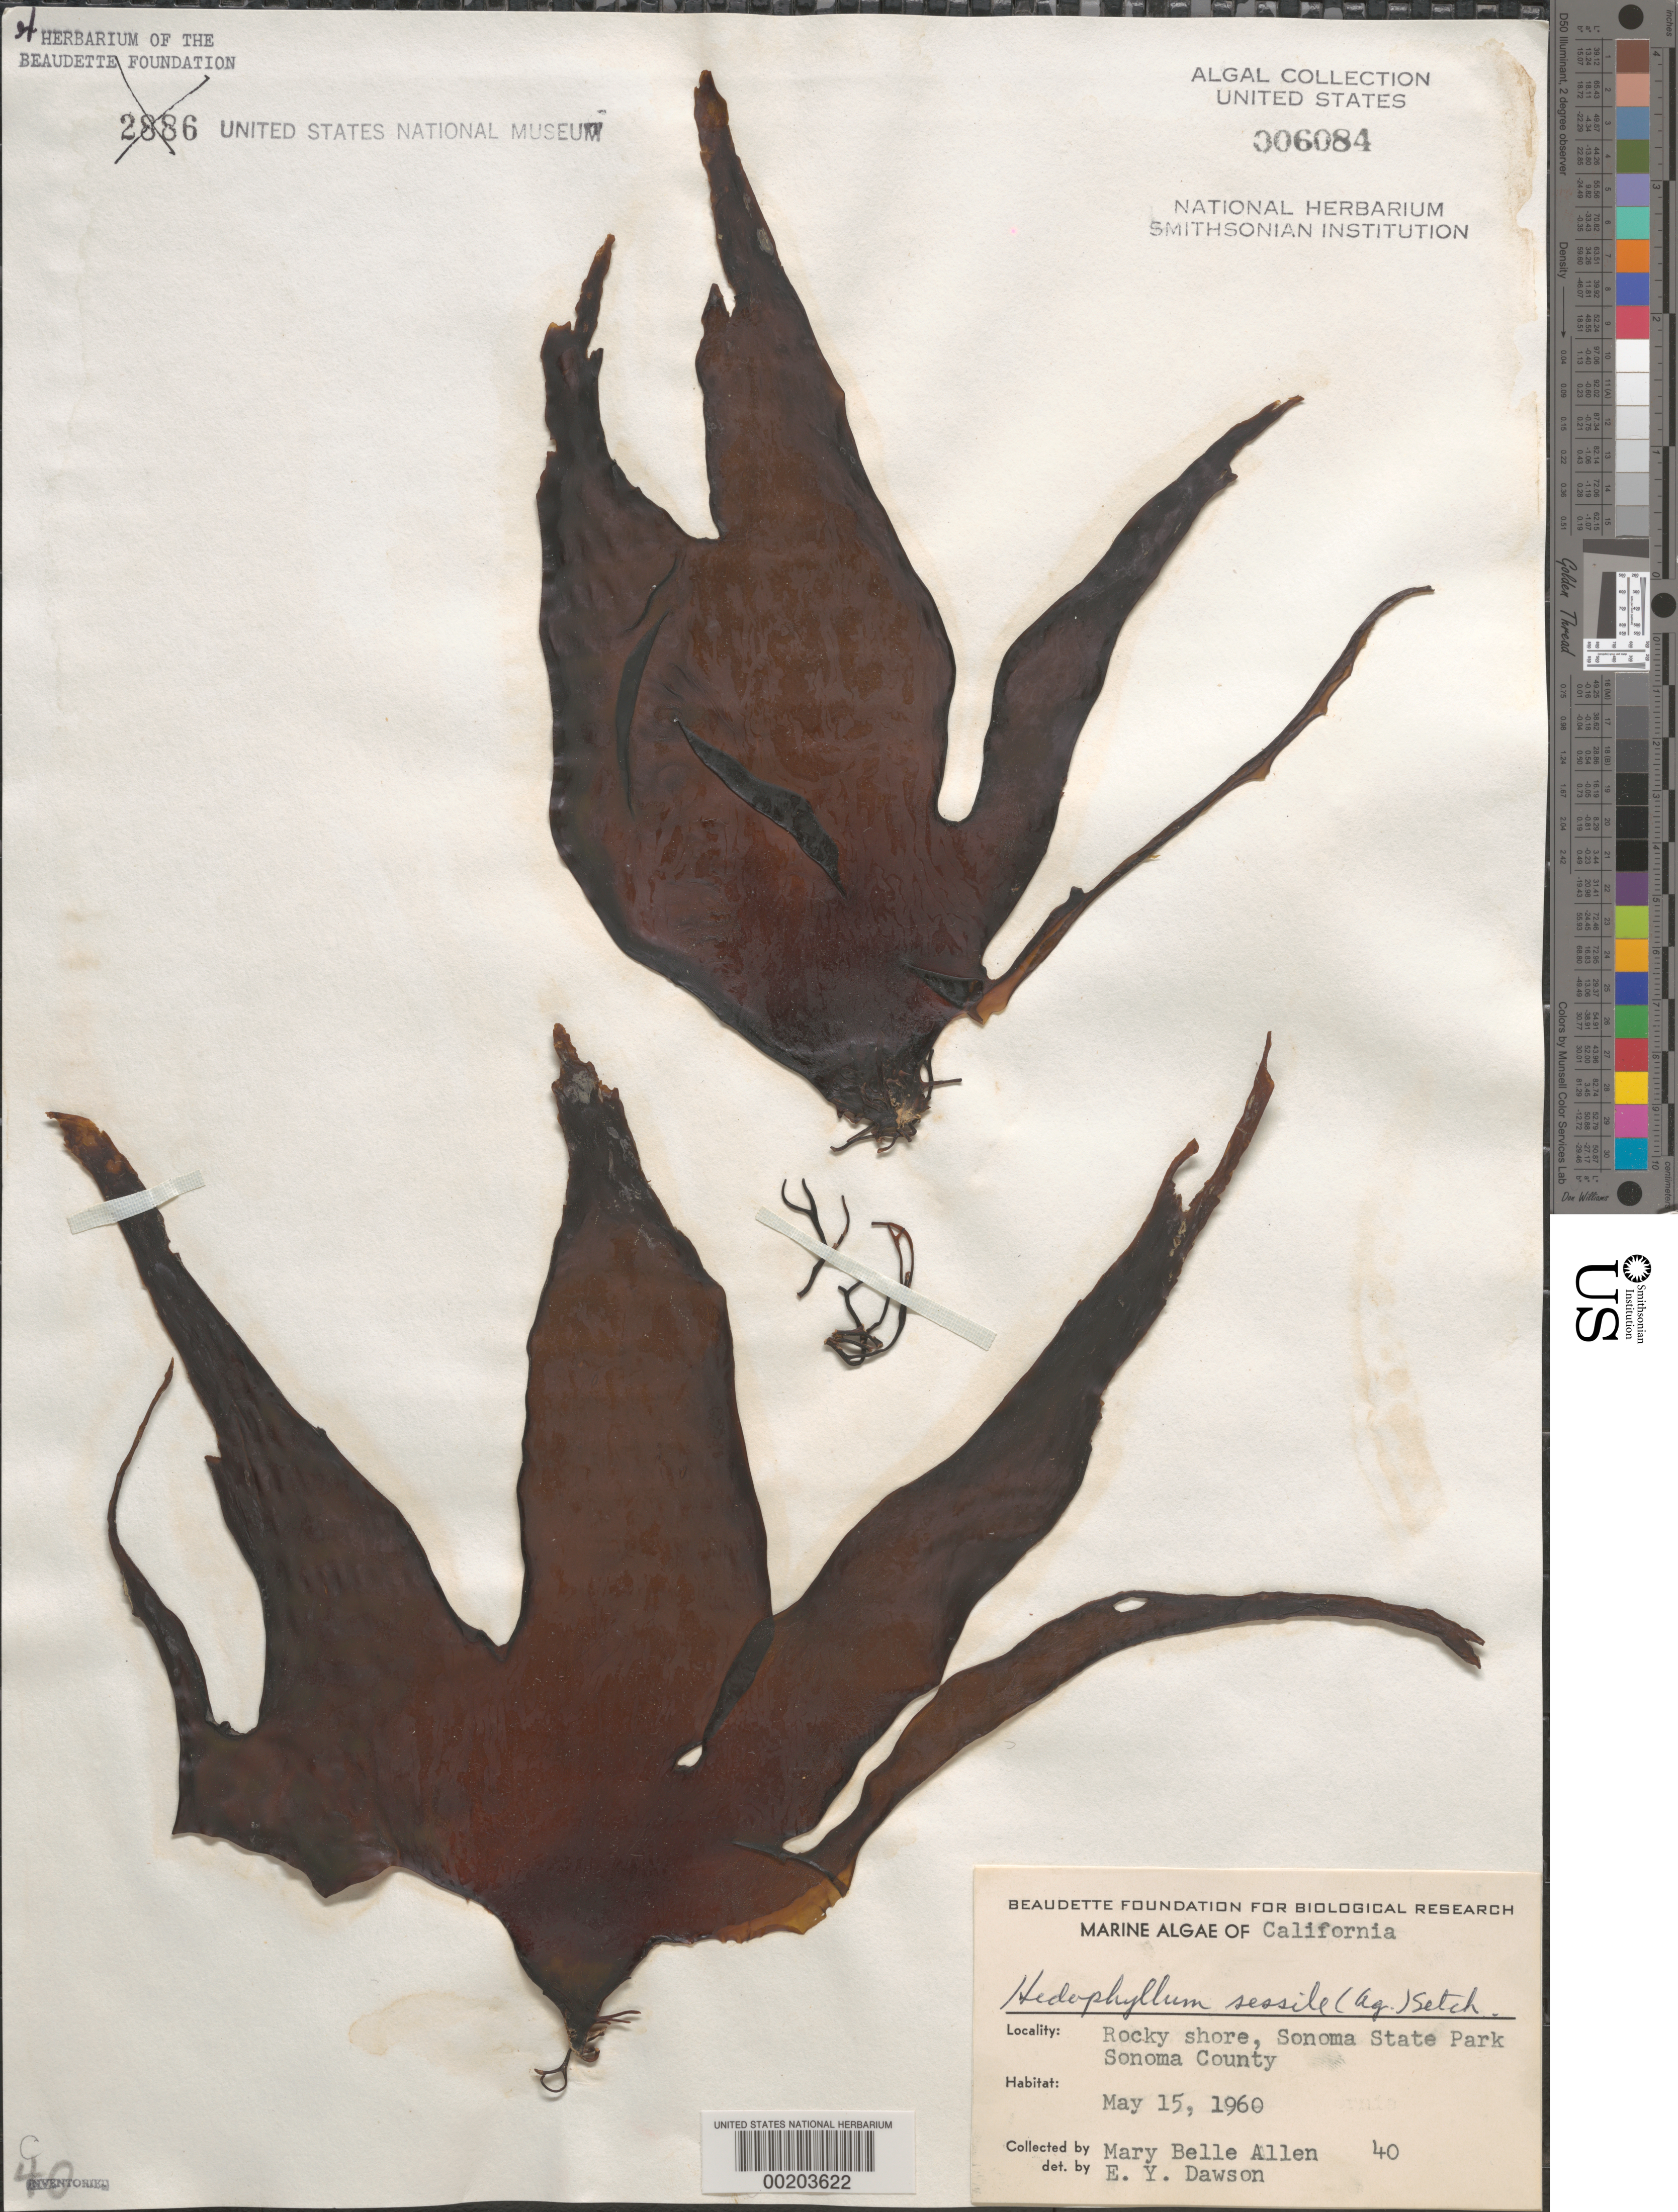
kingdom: Chromista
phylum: Ochrophyta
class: Phaeophyceae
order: Laminariales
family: Laminariaceae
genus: Hedophyllum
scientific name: Hedophyllum sessile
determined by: Dawson, E. Y.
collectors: M. B. Allen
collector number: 40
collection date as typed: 15 May 1960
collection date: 1960-05-15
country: United States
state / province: California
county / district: Sonoma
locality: Sonoma State Park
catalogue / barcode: US 6084